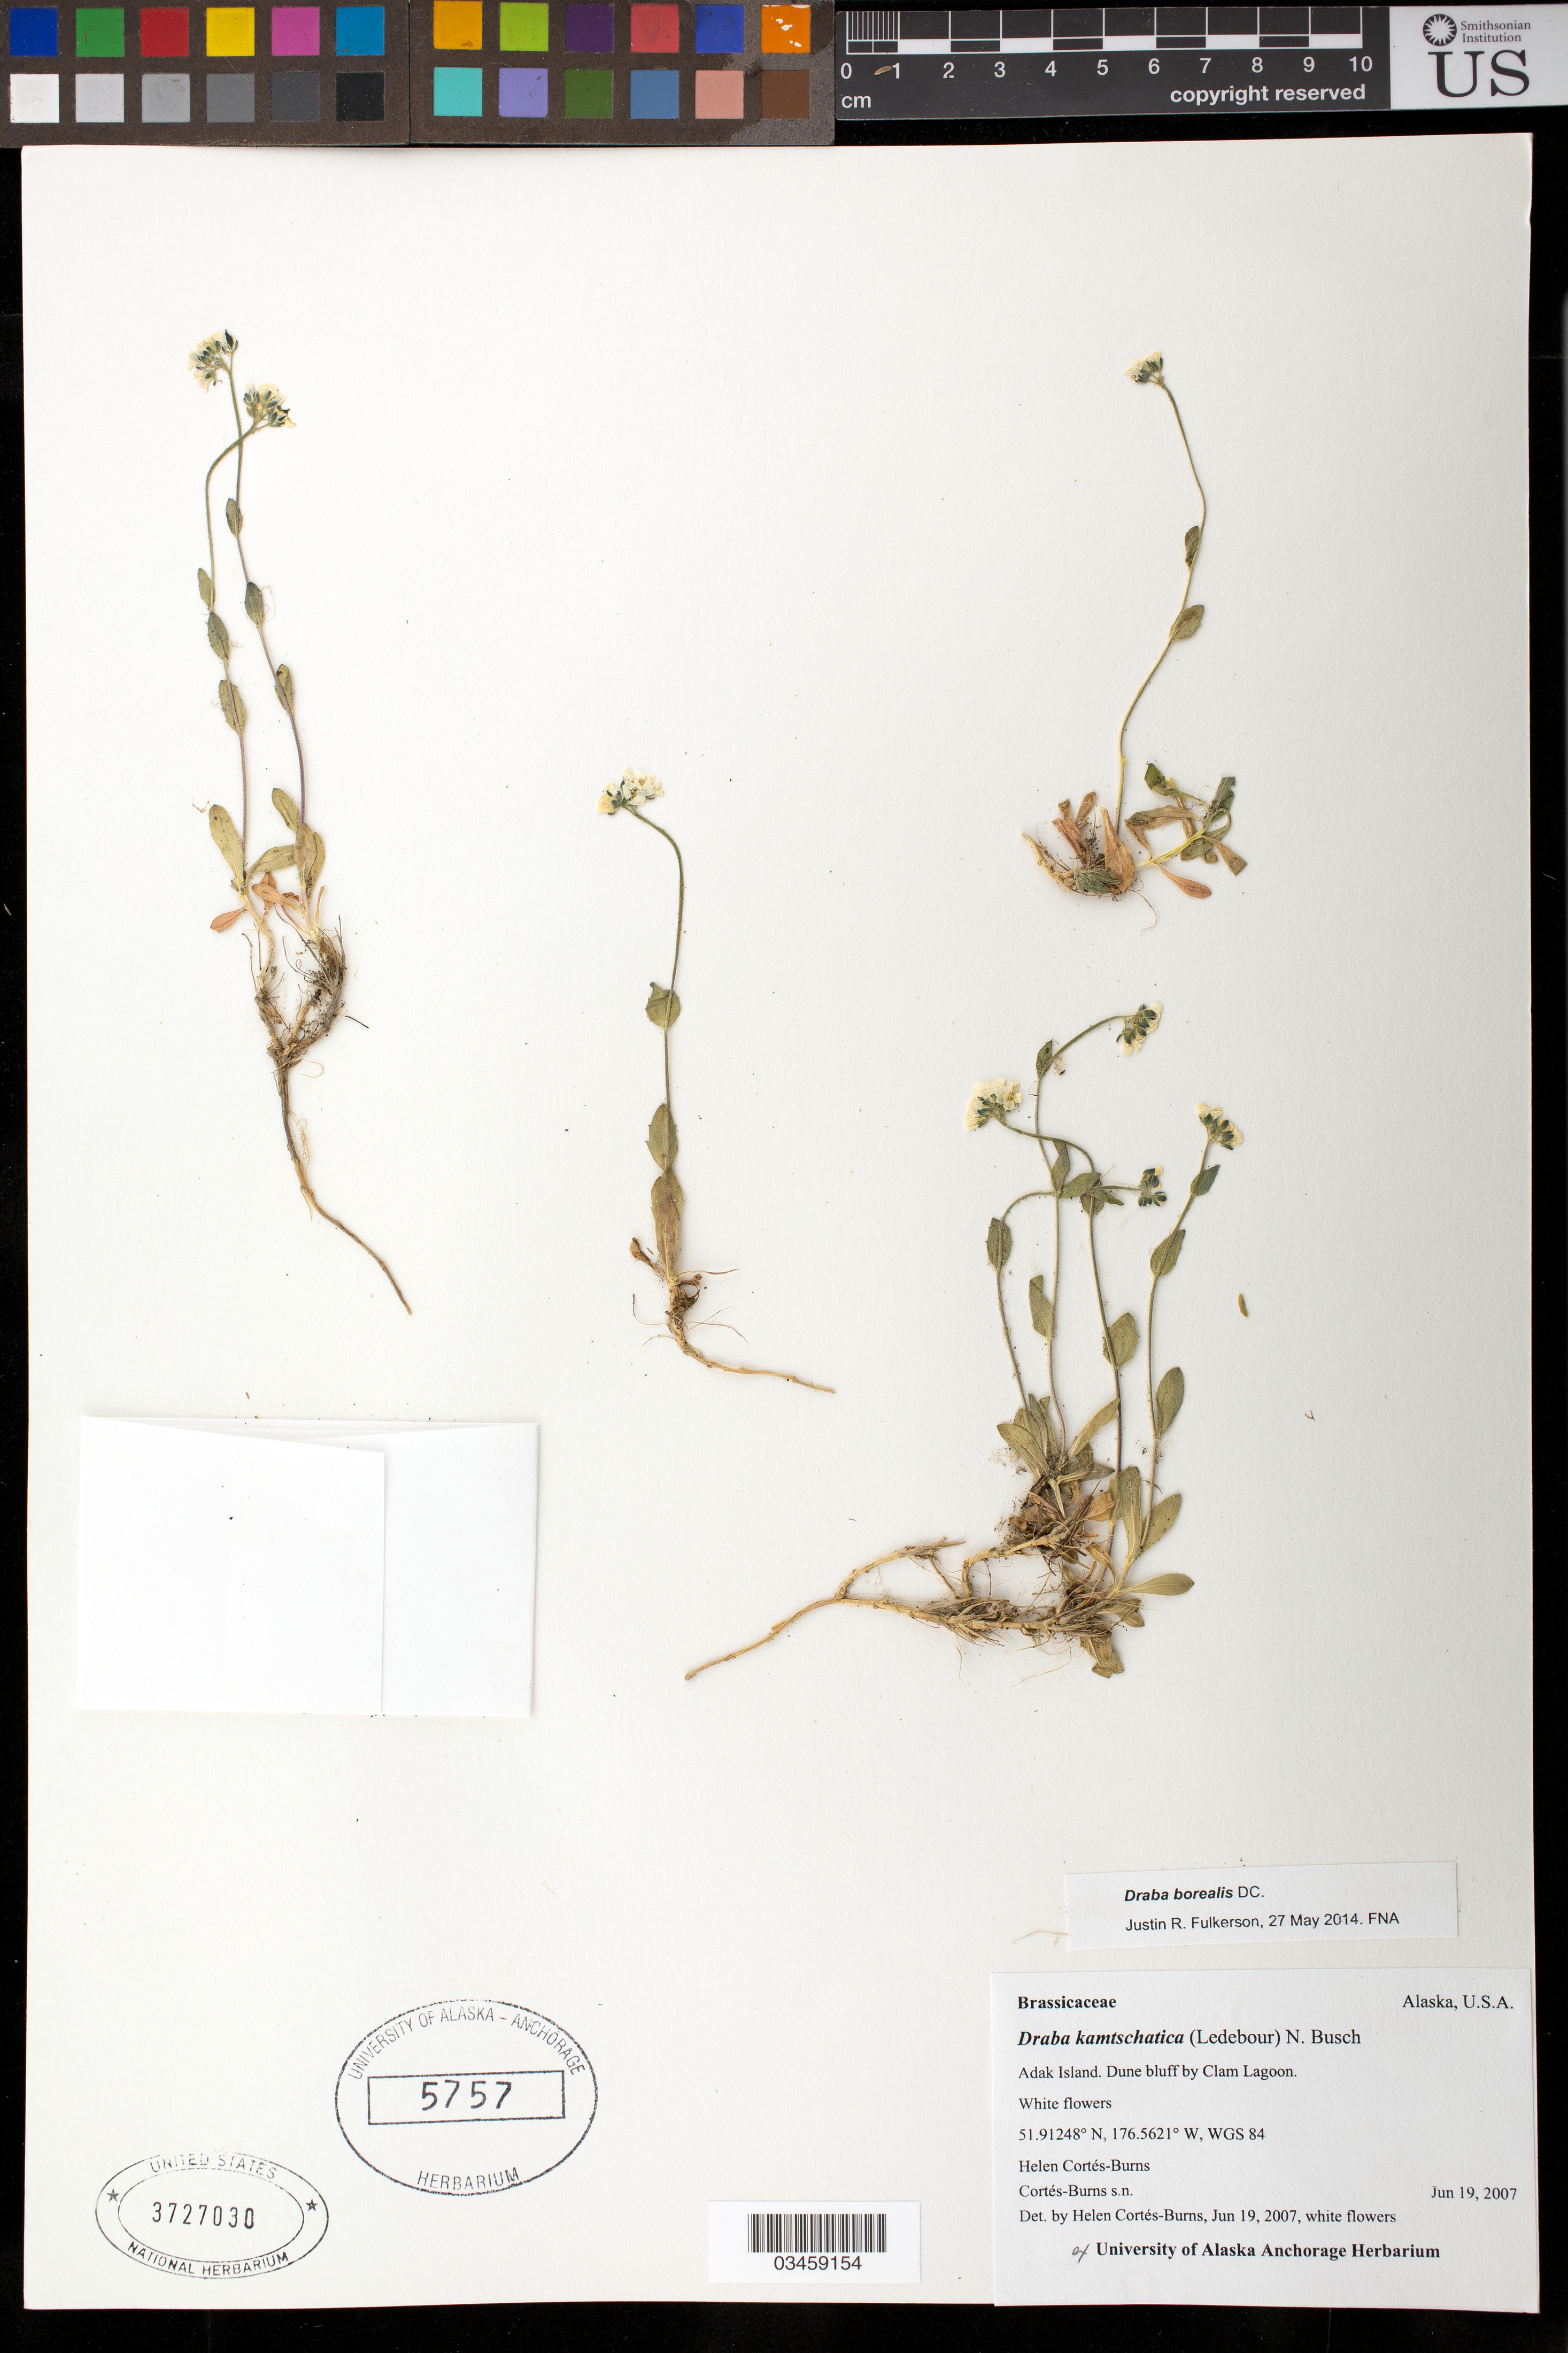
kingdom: Plantae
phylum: Tracheophyta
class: Magnoliopsida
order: Brassicales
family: Brassicaceae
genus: Draba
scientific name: Draba kamtschatica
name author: (Ledeb.) N. Busch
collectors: H. Cortes-Burns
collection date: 2007-06-19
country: United States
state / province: Alaska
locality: Adak Island, Dune Bluff by Clam Lagoon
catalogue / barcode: US 3727030